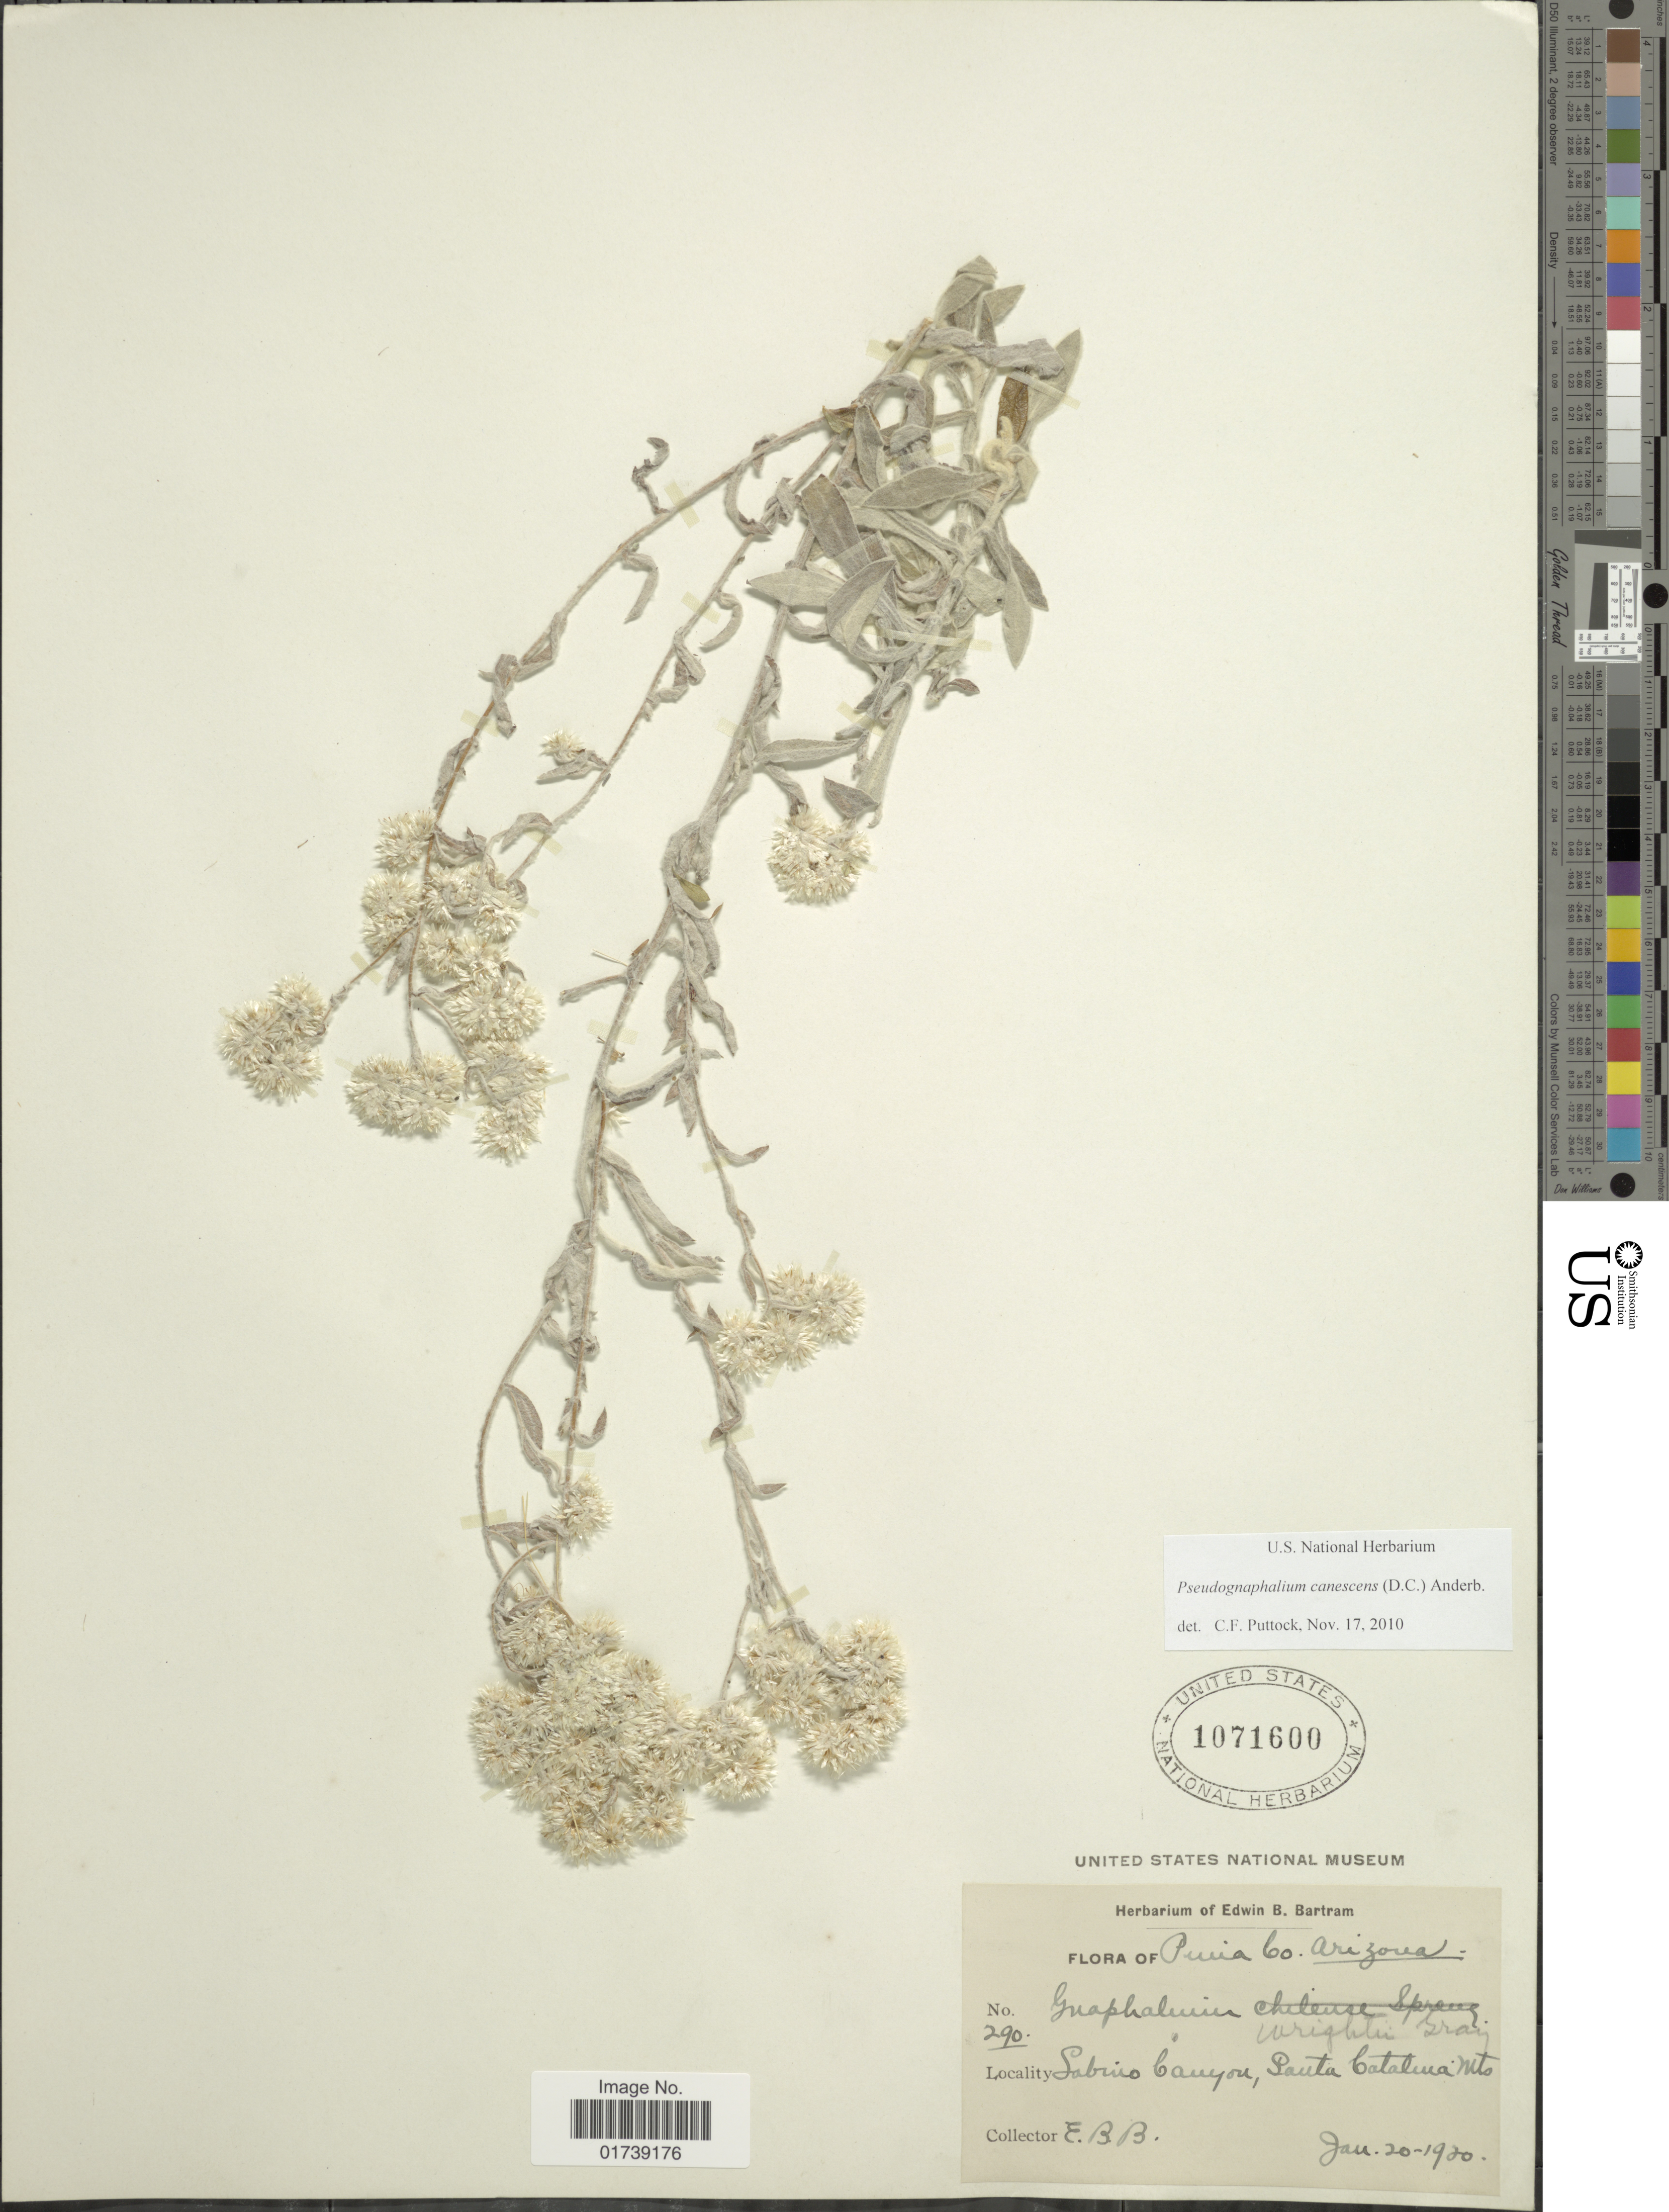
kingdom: Plantae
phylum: Tracheophyta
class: Magnoliopsida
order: Asterales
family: Asteraceae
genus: Pseudognaphalium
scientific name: Pseudognaphalium canescens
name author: (DC.) Anderb.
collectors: E. B. Bartram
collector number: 290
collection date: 1920-01-20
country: United States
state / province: Arizona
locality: Sabino banyon, Paula Catalua Mts.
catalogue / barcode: US 1071600